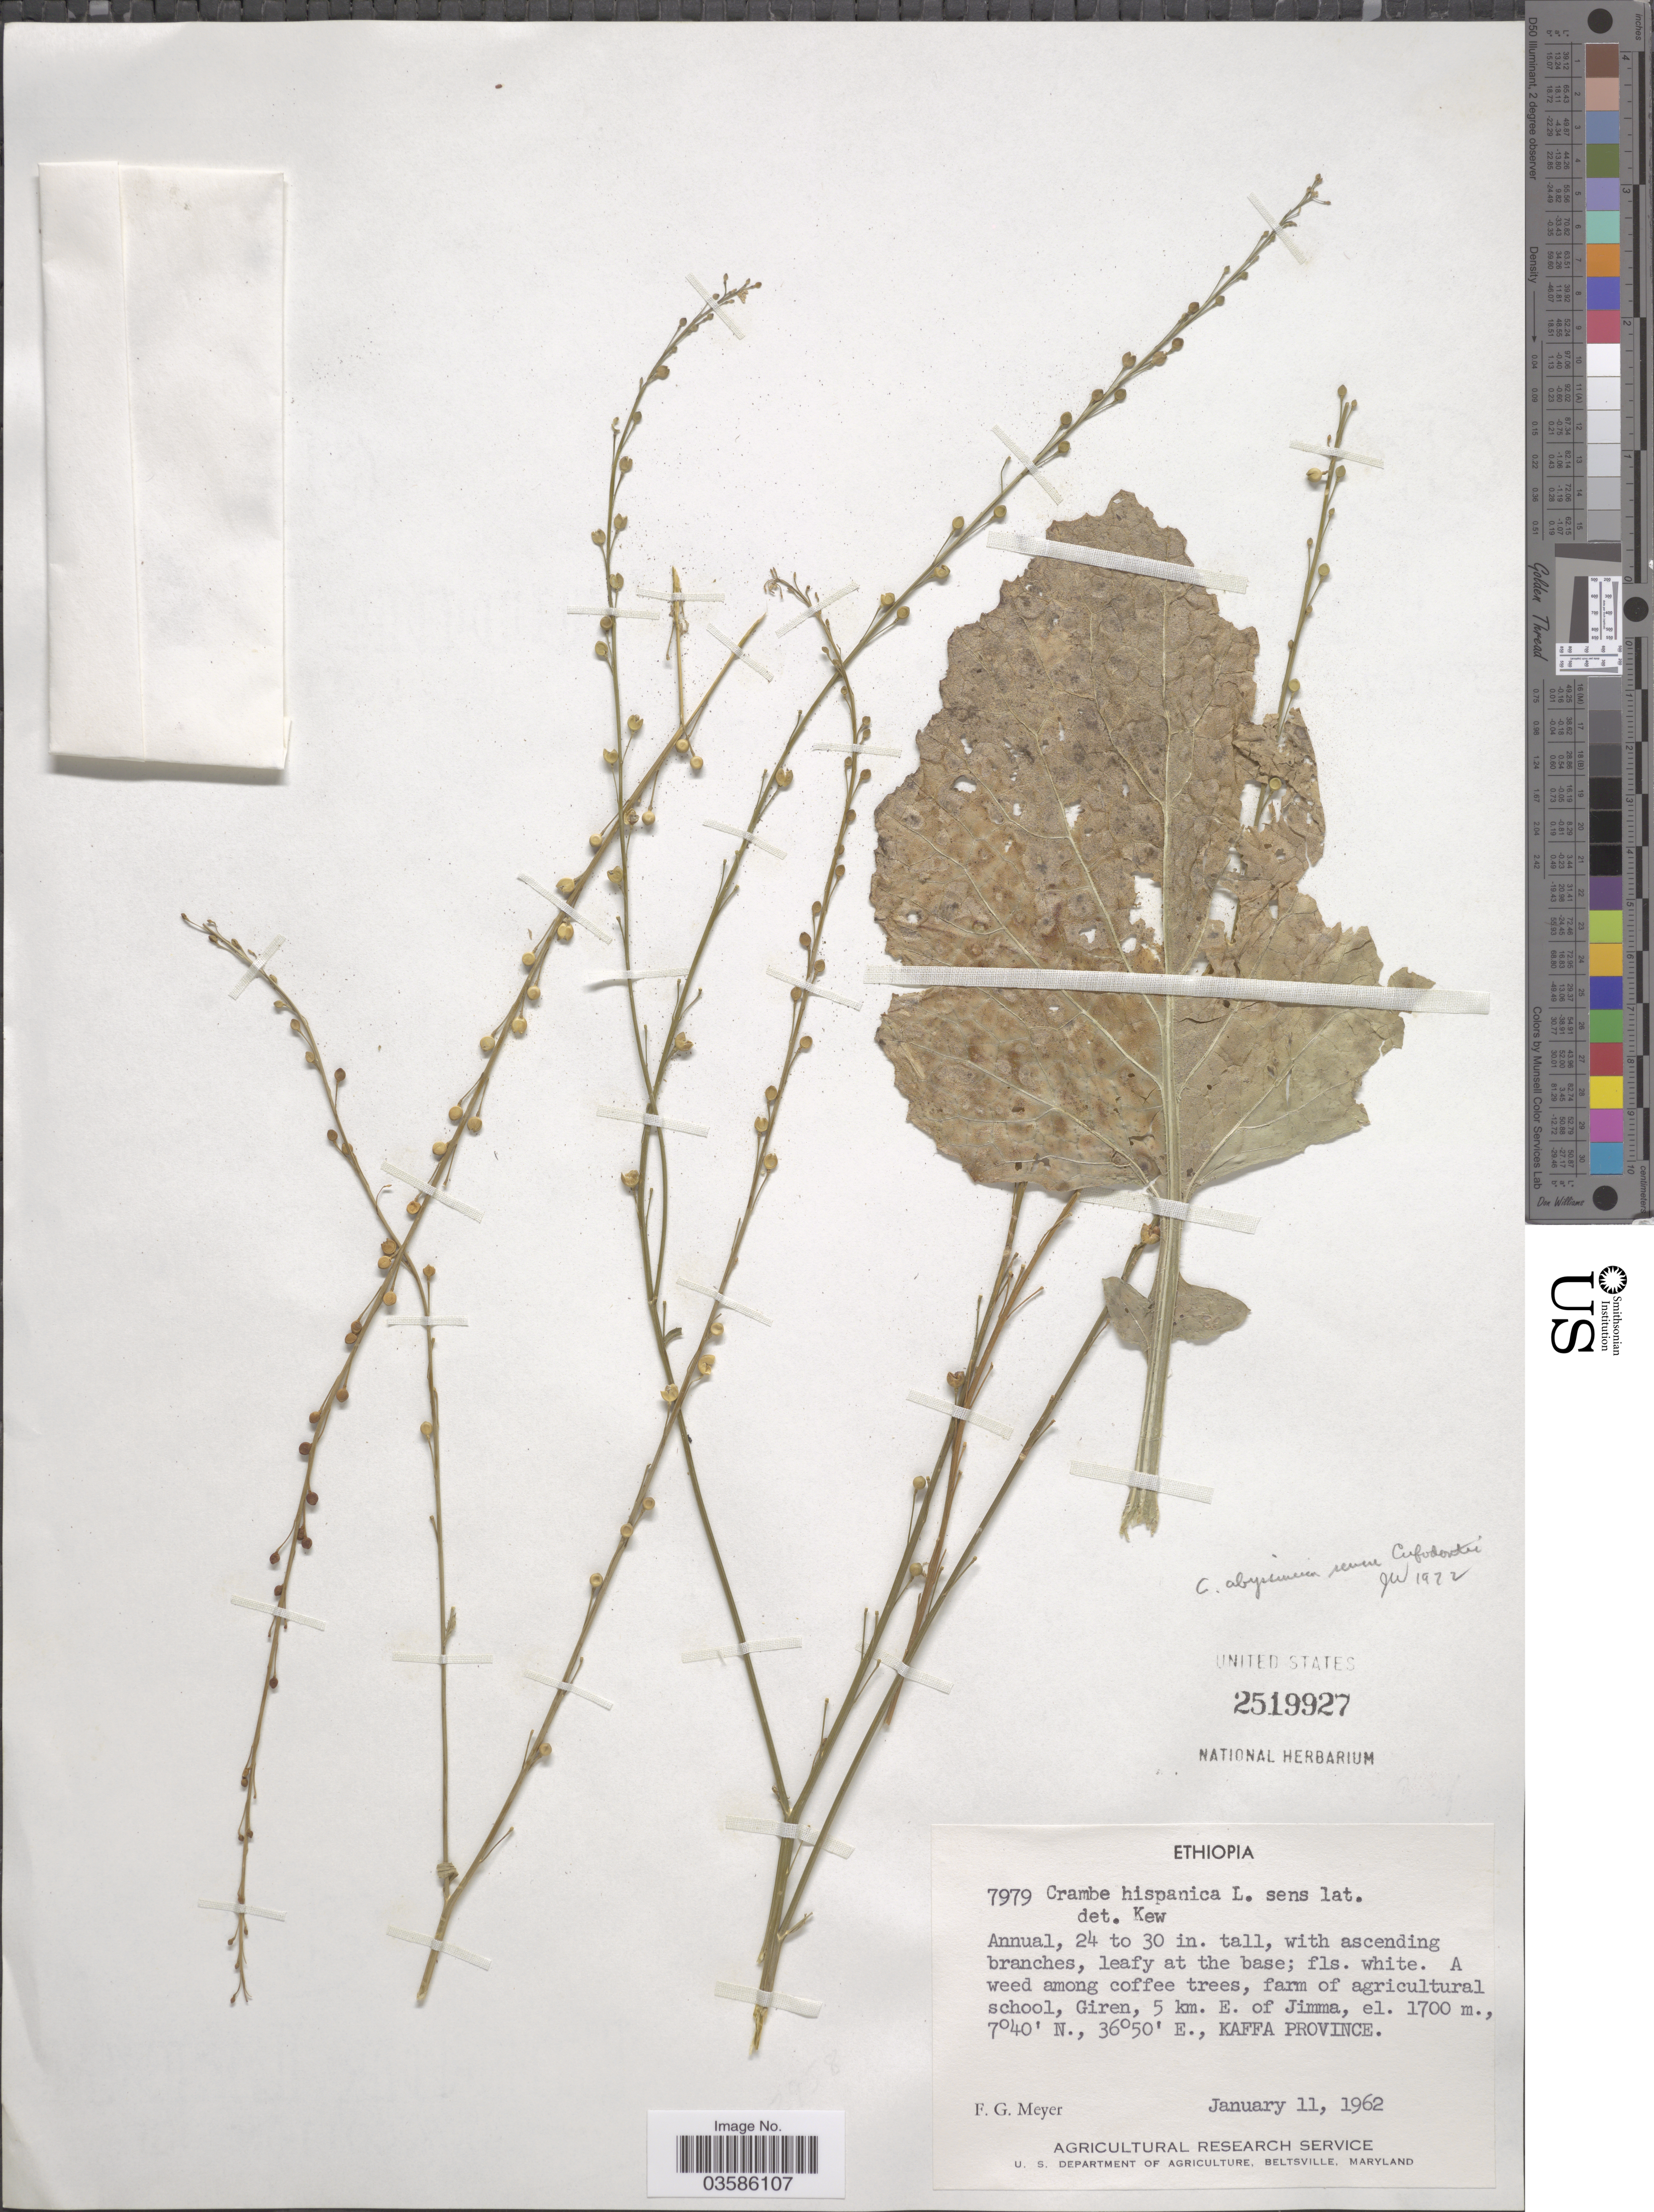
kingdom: Plantae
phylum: Tracheophyta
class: Magnoliopsida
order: Brassicales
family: Brassicaceae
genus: Crambe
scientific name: Crambe hispanica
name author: L.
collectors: F. G. Meyer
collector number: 7979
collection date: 1962-01-11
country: Ethiopia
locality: Farm of agricultural school, Giren, 5 km. E. of Jimma, Kaffa Province.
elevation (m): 1700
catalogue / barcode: US 2519927